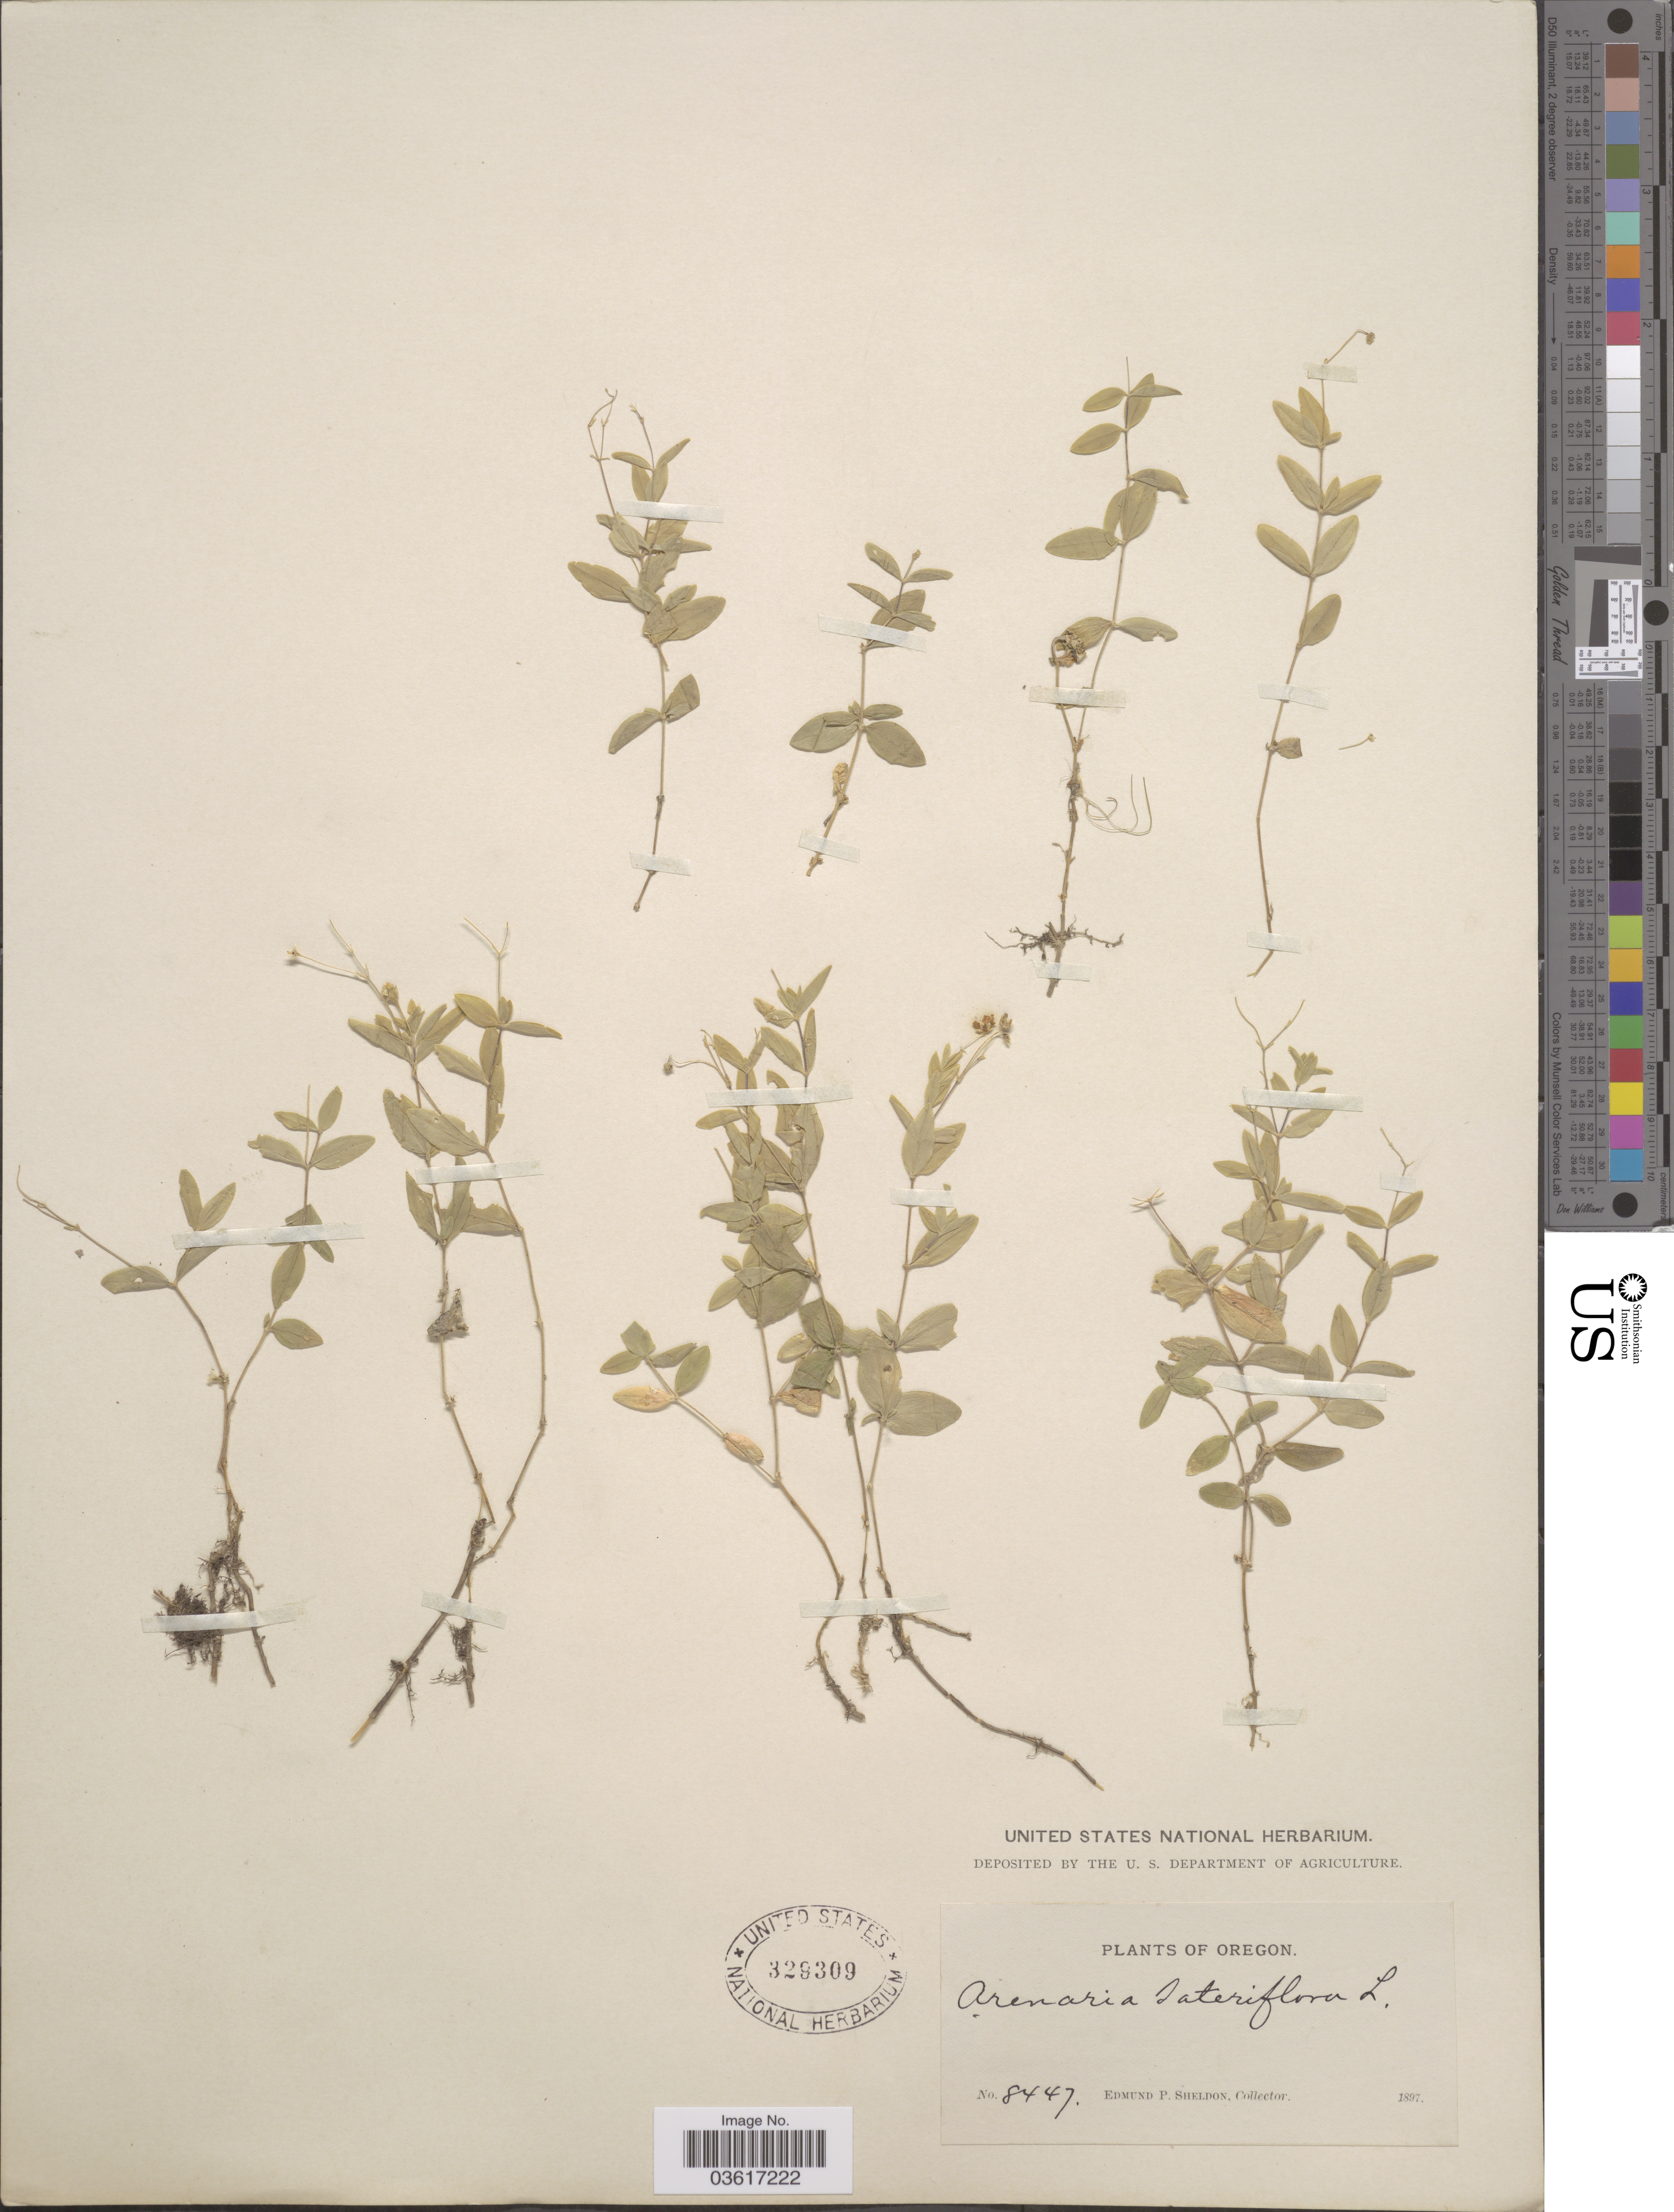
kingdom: Plantae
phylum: Tracheophyta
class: Magnoliopsida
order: Caryophyllales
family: Caryophyllaceae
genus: Moehringia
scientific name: Moehringia lateriflora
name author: (L.) Fenzl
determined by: Strong, Mark T., (BOT), Smithsonian Institution - National Museum of Natural History (UNITED STATES)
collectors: E. P. Sheldon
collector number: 8447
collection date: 1897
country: United States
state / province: Oregon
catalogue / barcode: US 329309